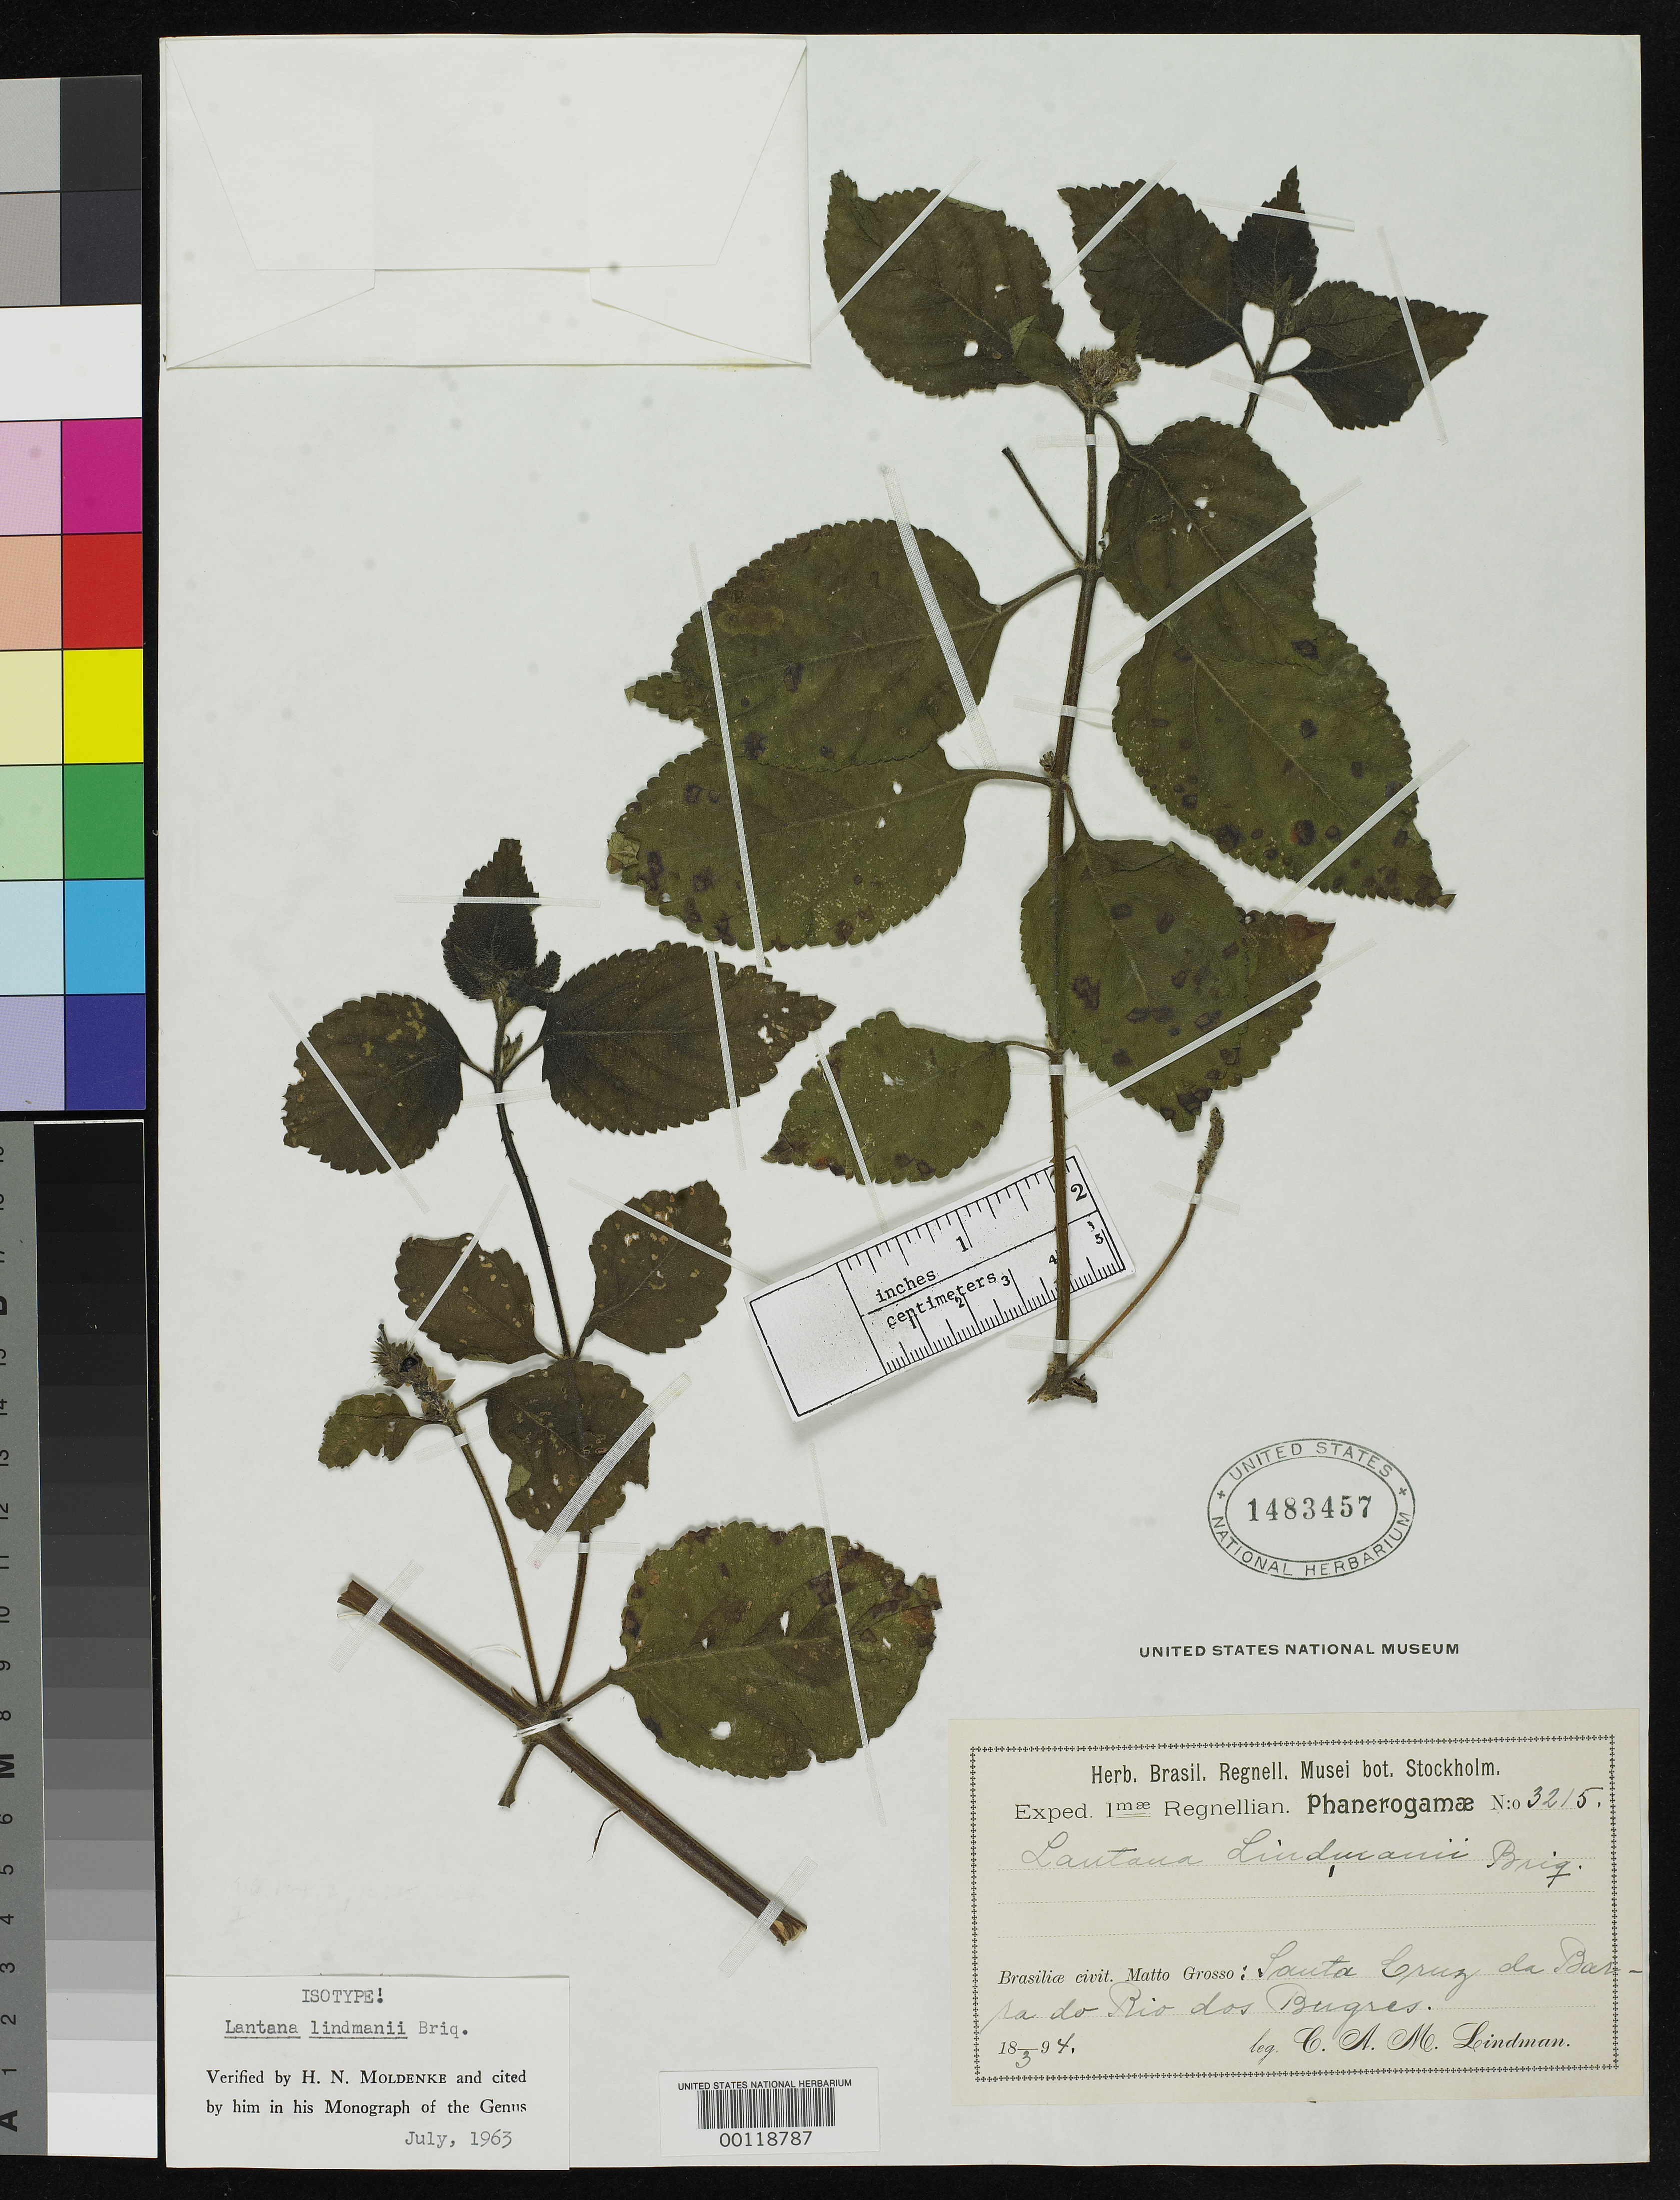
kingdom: Plantae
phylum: Tracheophyta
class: Magnoliopsida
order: Lamiales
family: Verbenaceae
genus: Lantana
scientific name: Lantana lindmanii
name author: Briq.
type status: Isotype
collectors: C. A. M. Lindman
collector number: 3215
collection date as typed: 1893 to -- --- 1894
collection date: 1893/1894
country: Brazil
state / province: Mato Grosso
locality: Santa Cruz.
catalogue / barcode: US 1483457